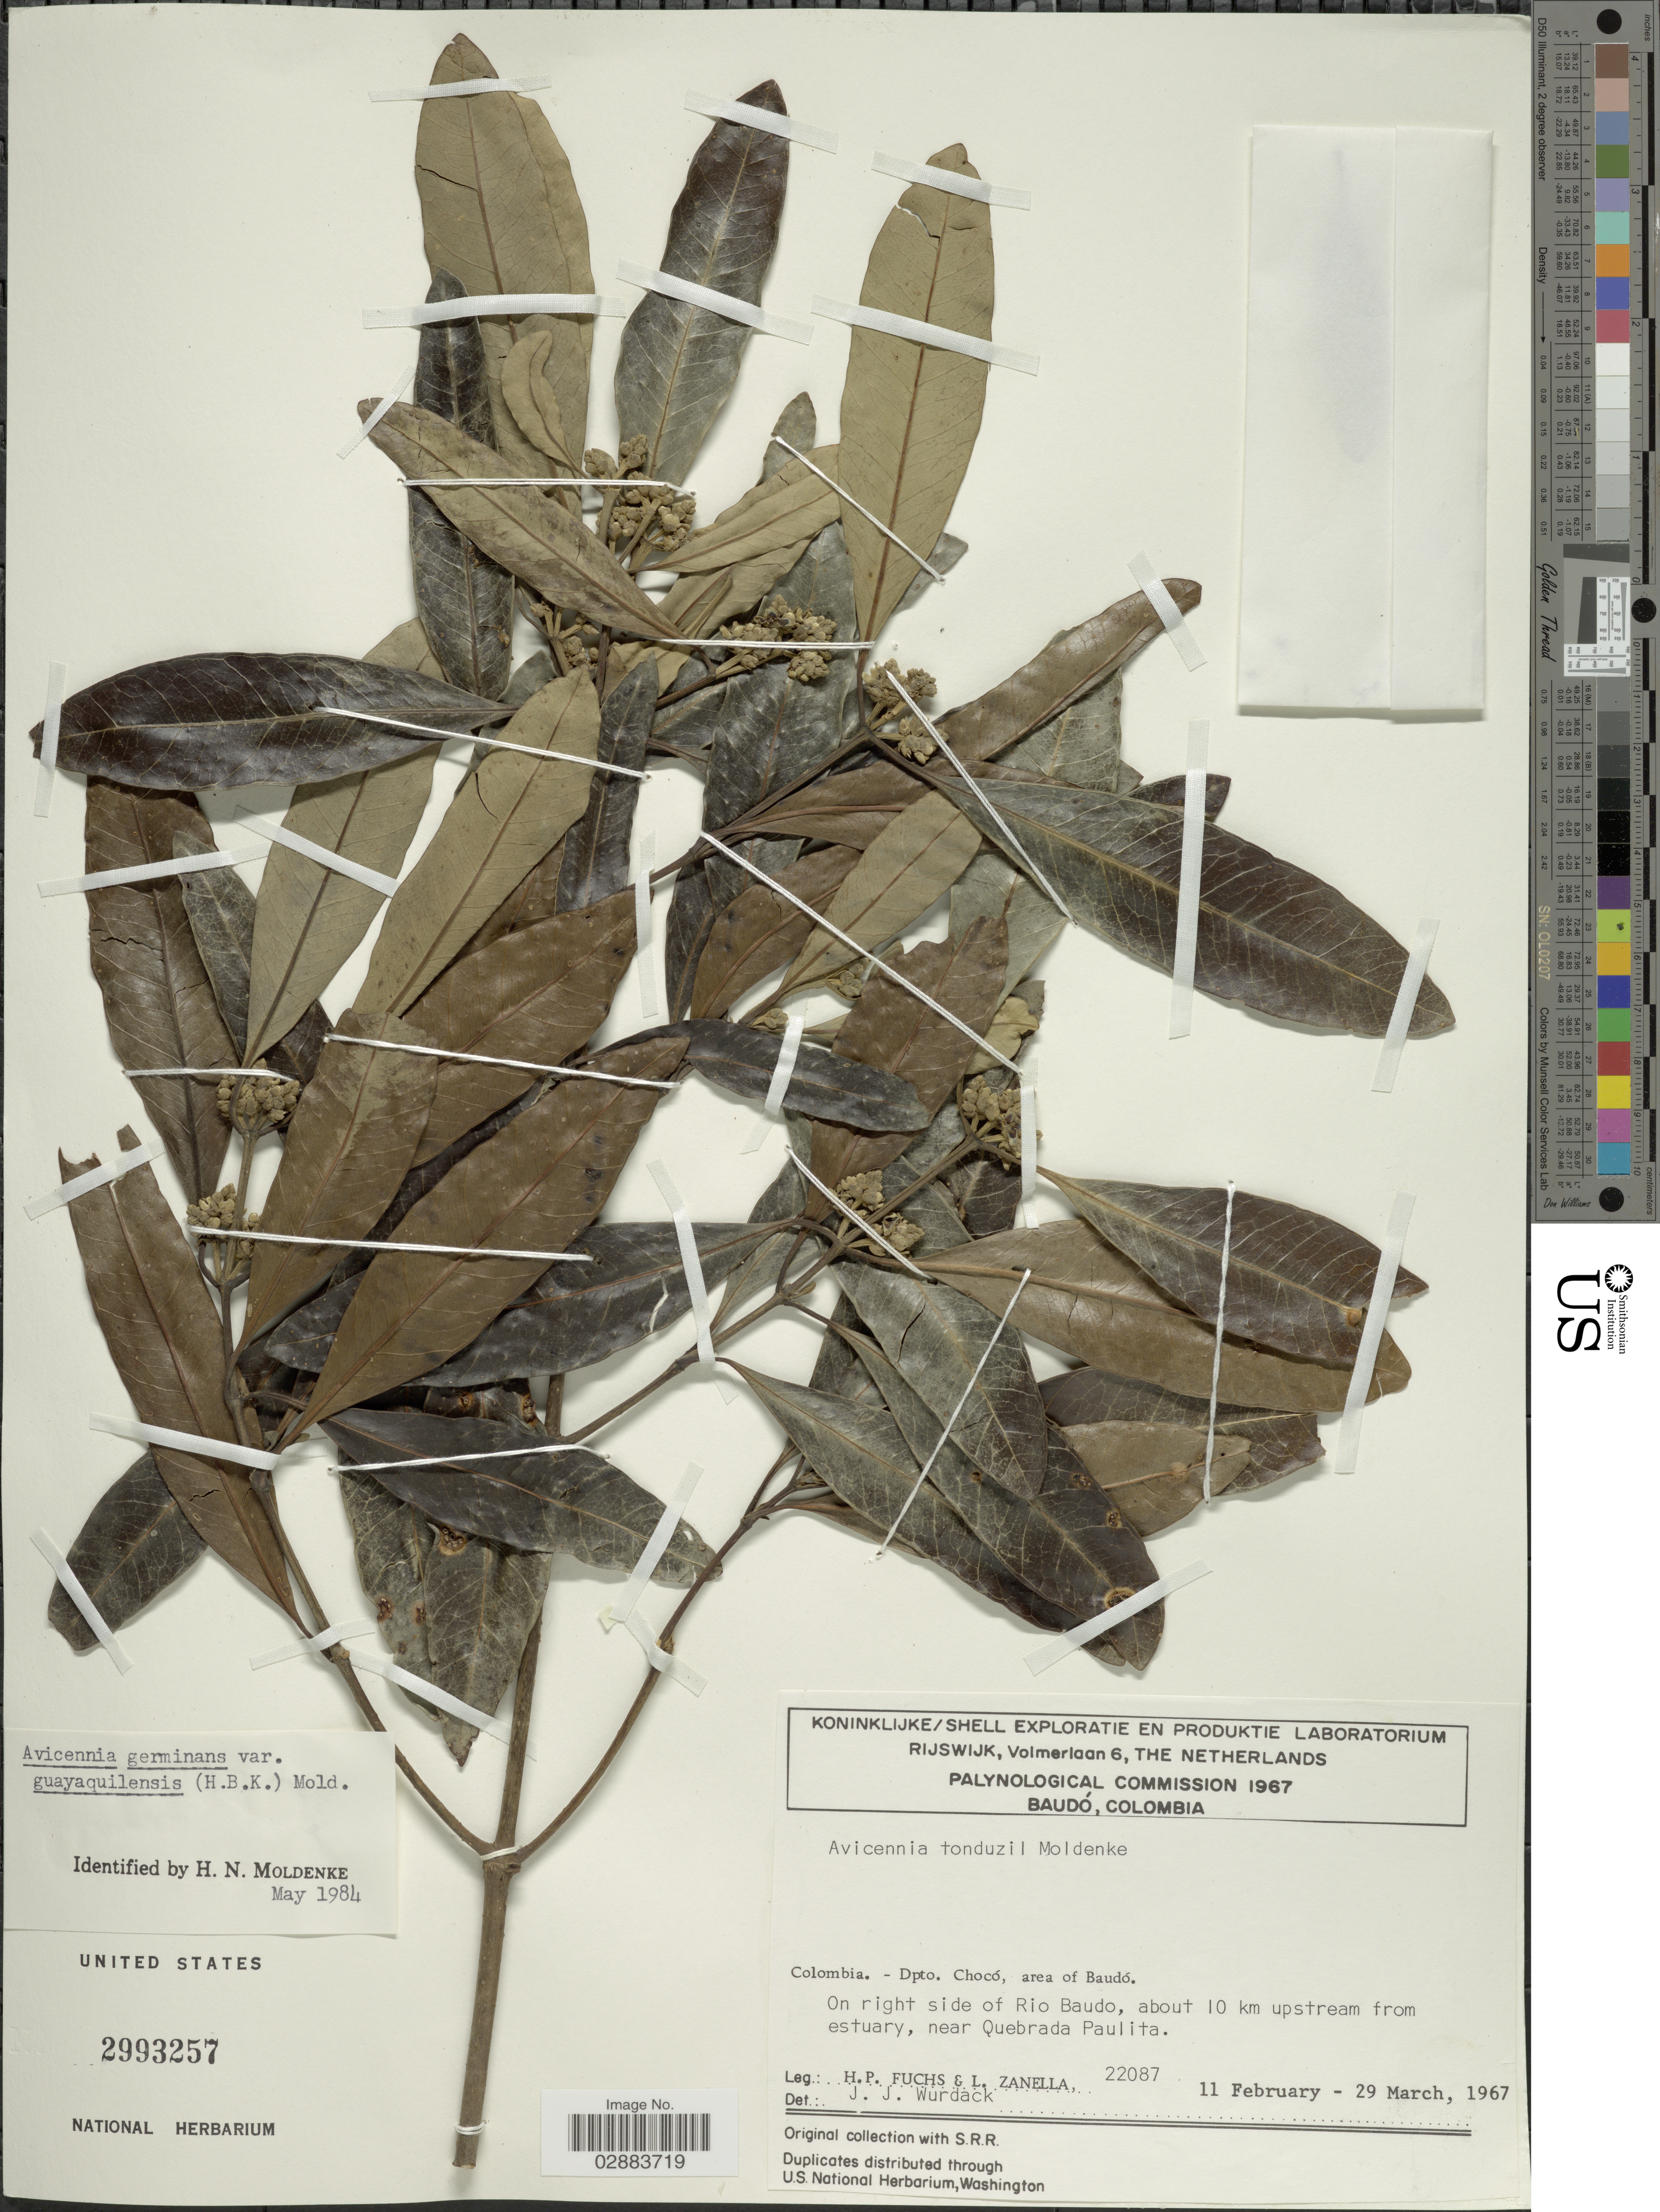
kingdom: Plantae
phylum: Tracheophyta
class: Magnoliopsida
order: Lamiales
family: Acanthaceae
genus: Avicennia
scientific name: Avicennia germinans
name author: (L.) L.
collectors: H. P. Fuchs & L. Zanella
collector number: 22087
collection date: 1967-02-11/1967-03-29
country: Colombia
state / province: Chocó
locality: Dpto. Chocó, area of Baudó. On right side of Rio Baudo, about 10 km upstream from estuary, near Quebrada Paulita.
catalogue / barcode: US 2993257